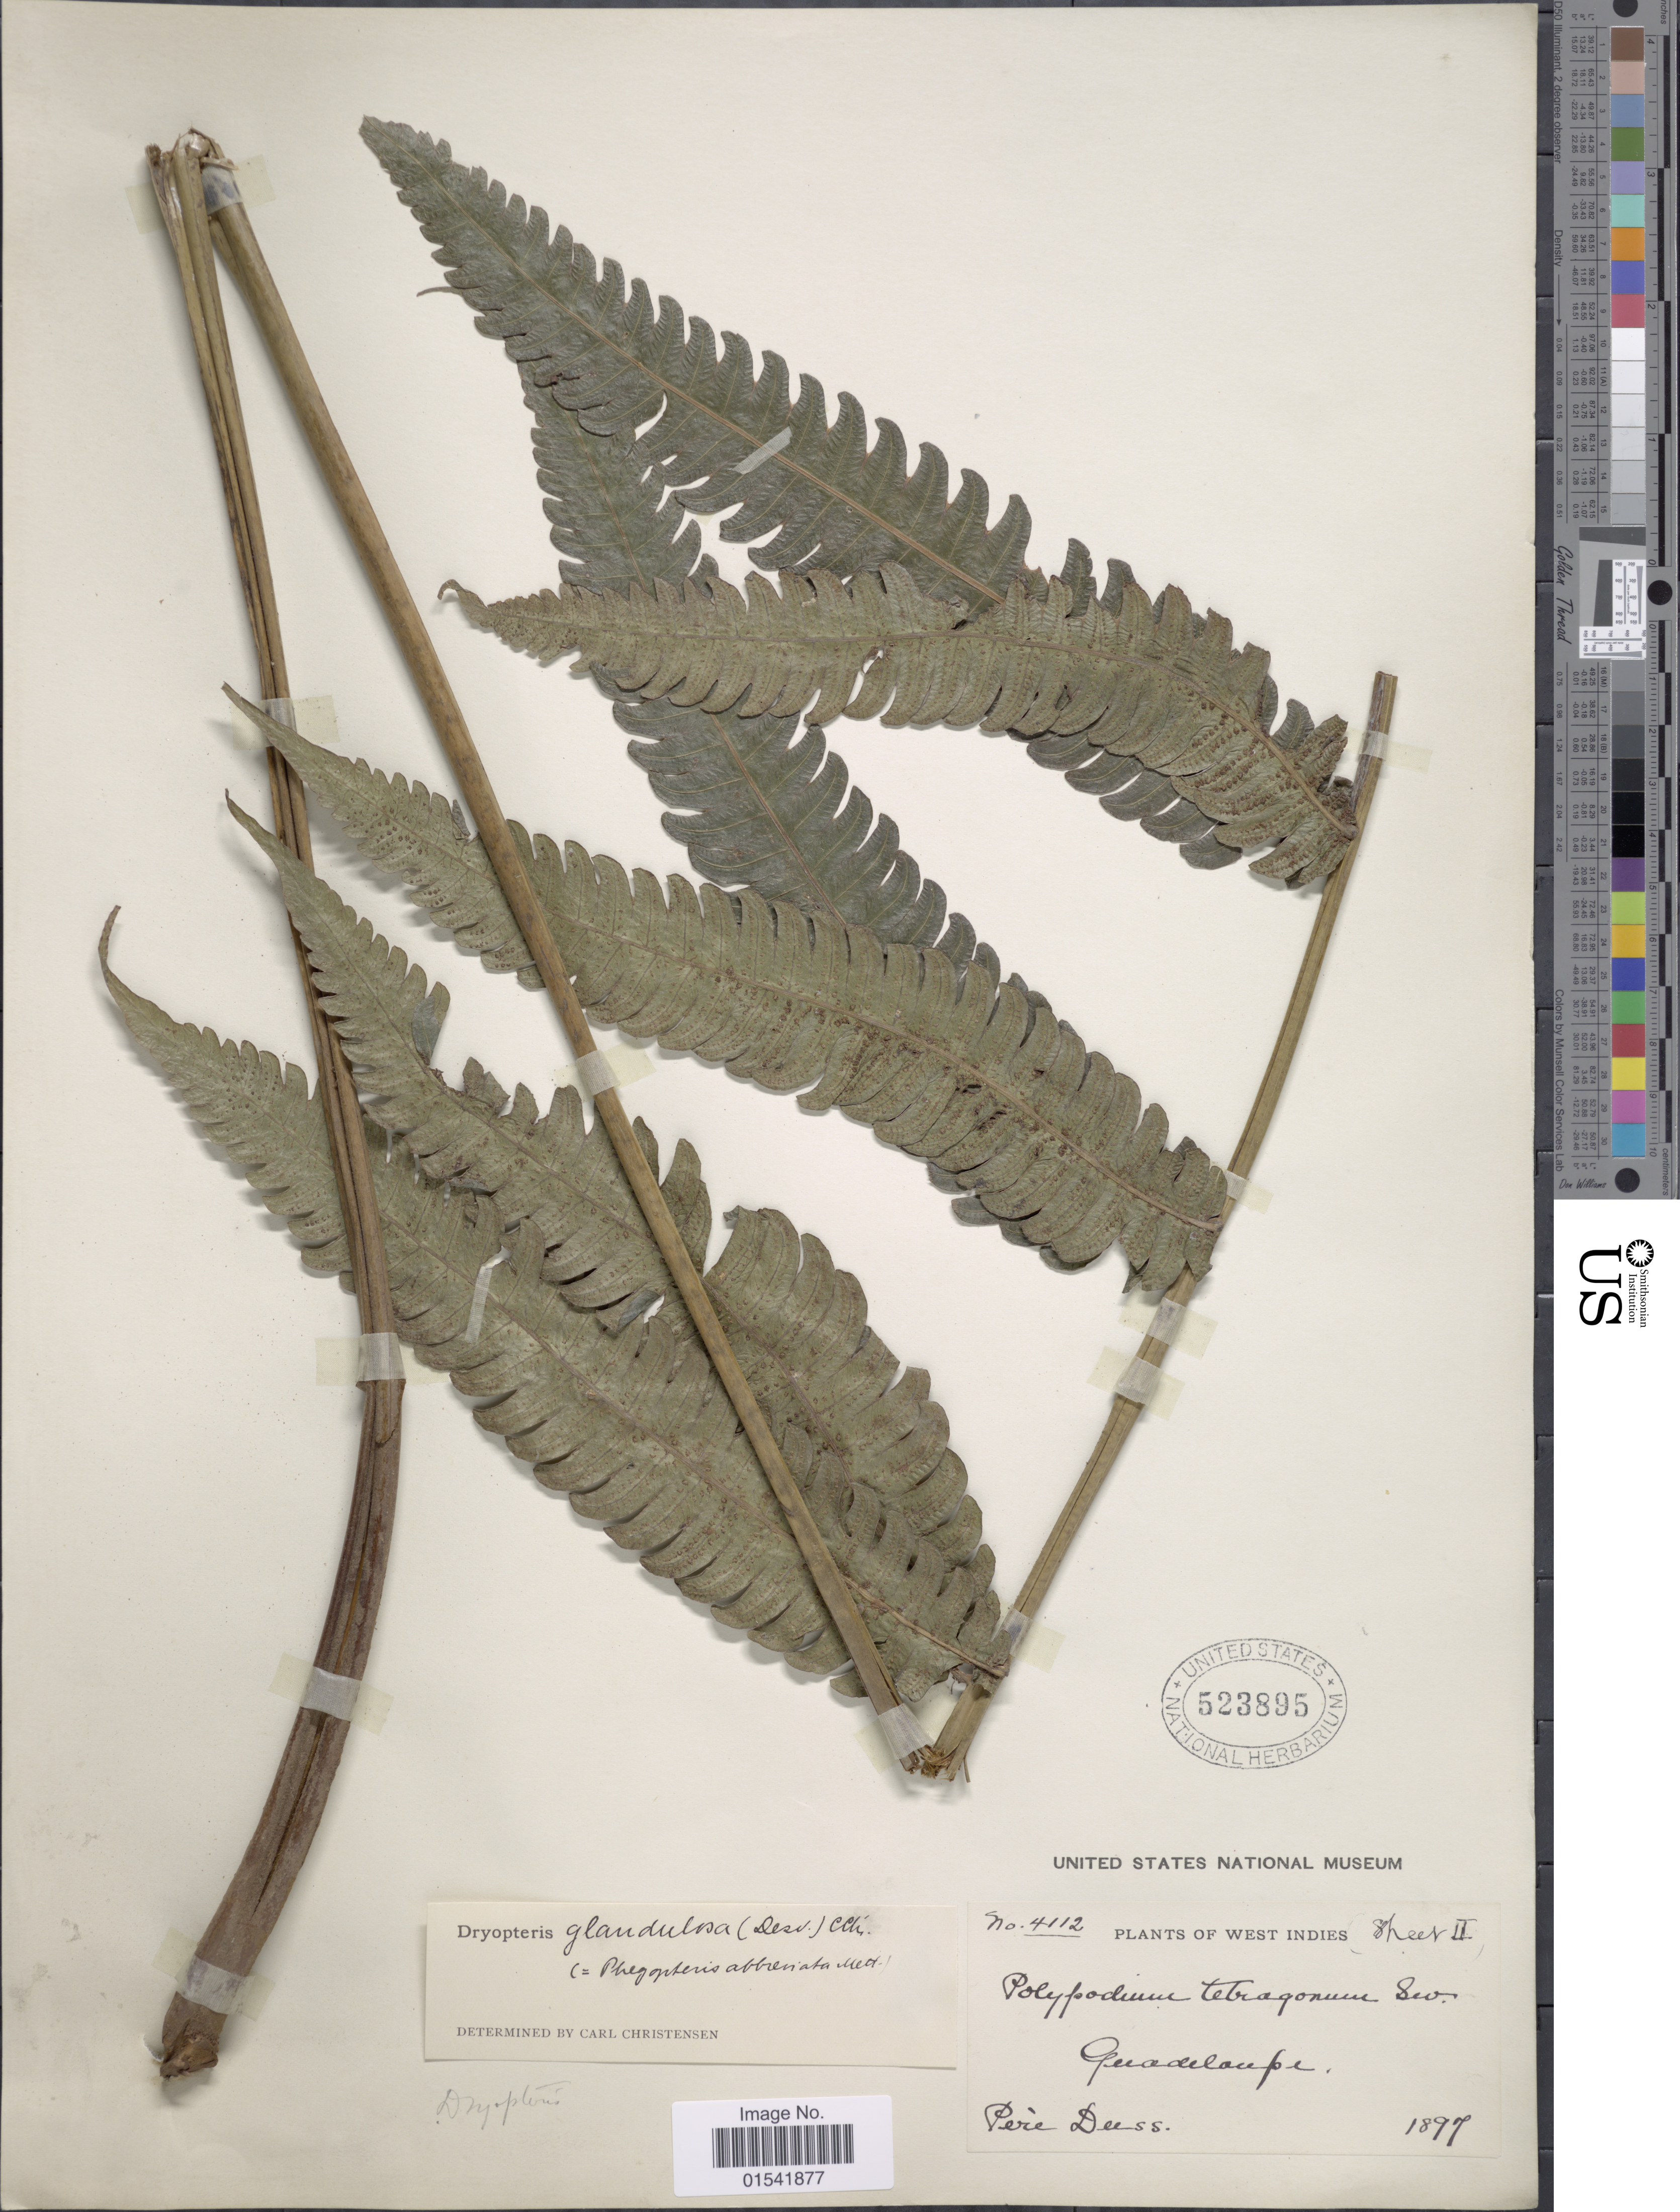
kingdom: Plantae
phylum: Tracheophyta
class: Polypodiopsida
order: Polypodiales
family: Thelypteridaceae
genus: Steiropteris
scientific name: Steiropteris glandulosa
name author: (Hook. f.) Pic. Serm.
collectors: Père Duss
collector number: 4112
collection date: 1897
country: Guadeloupe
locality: West Indies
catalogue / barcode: US 523895